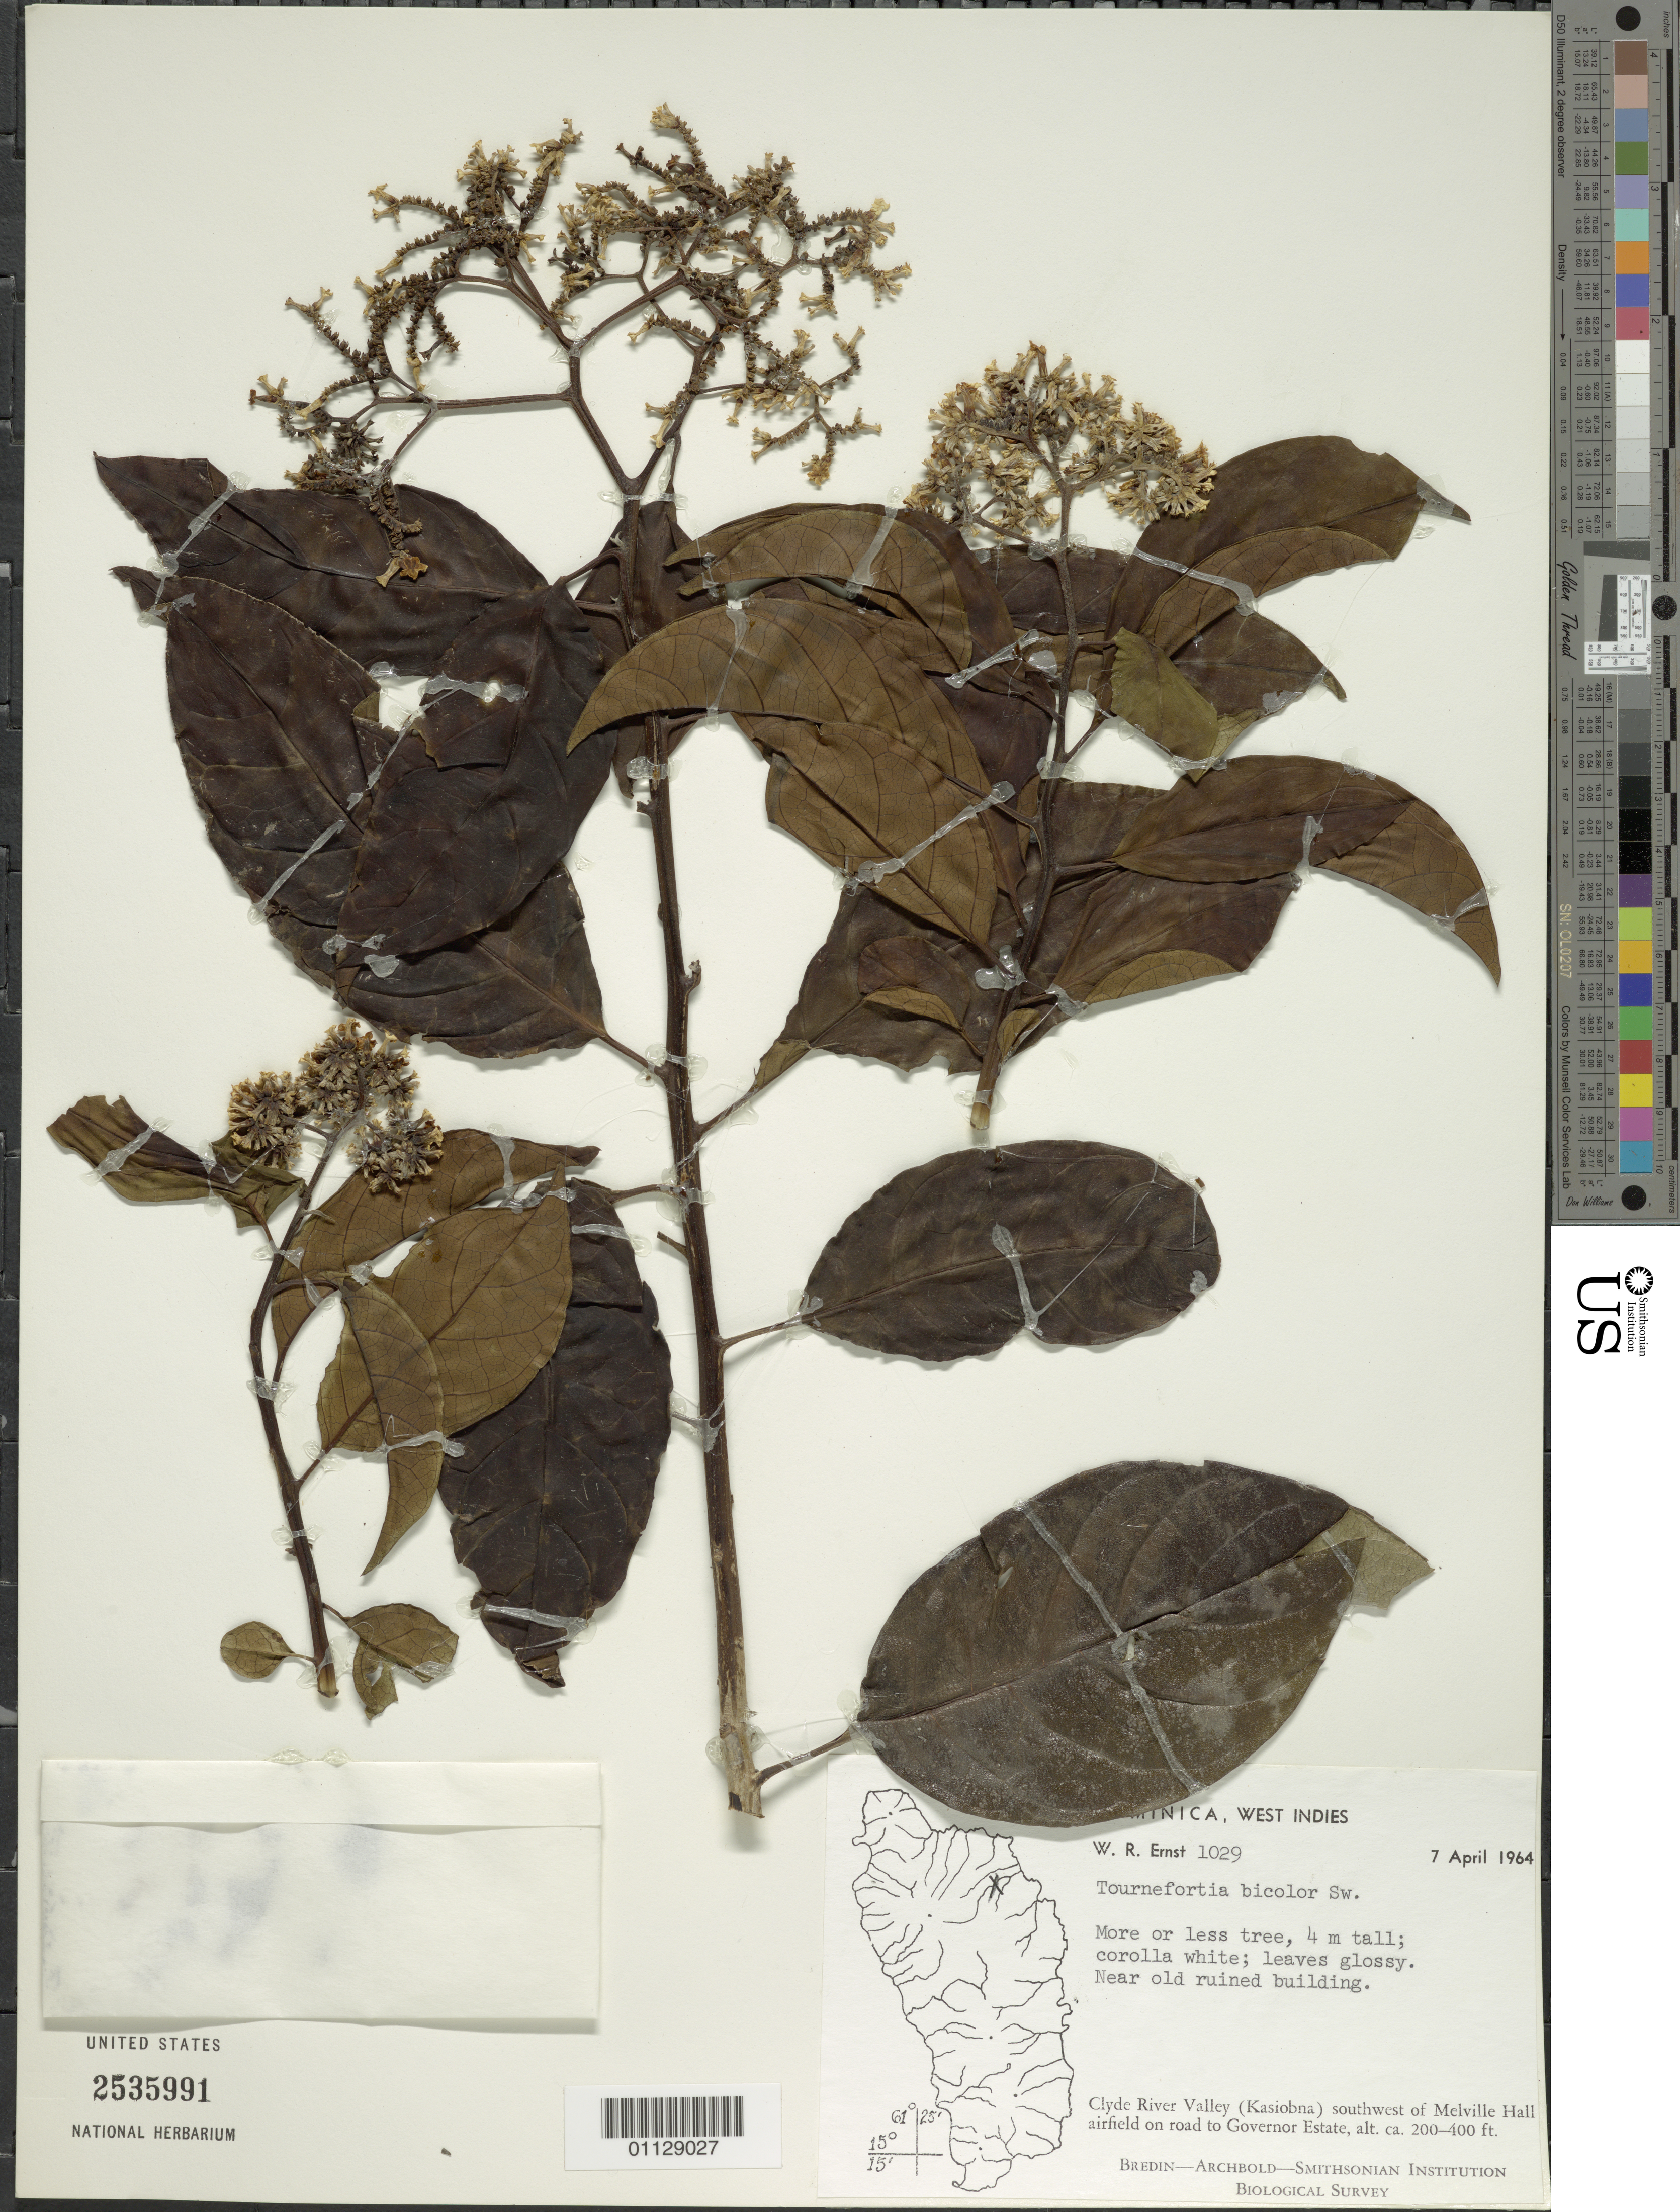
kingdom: Plantae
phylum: Tracheophyta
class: Magnoliopsida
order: Boraginales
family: Heliotropiaceae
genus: Tournefortia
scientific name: Tournefortia bicolor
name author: Sw.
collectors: W. R. Ernst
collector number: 1029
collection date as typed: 07 Apr 1964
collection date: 1964-04-07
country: Dominica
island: Dominica I.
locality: Clyde RIver Valley soouthwest of Melville Hall airfield on road to Governor Estate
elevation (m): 61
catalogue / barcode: US 2535991